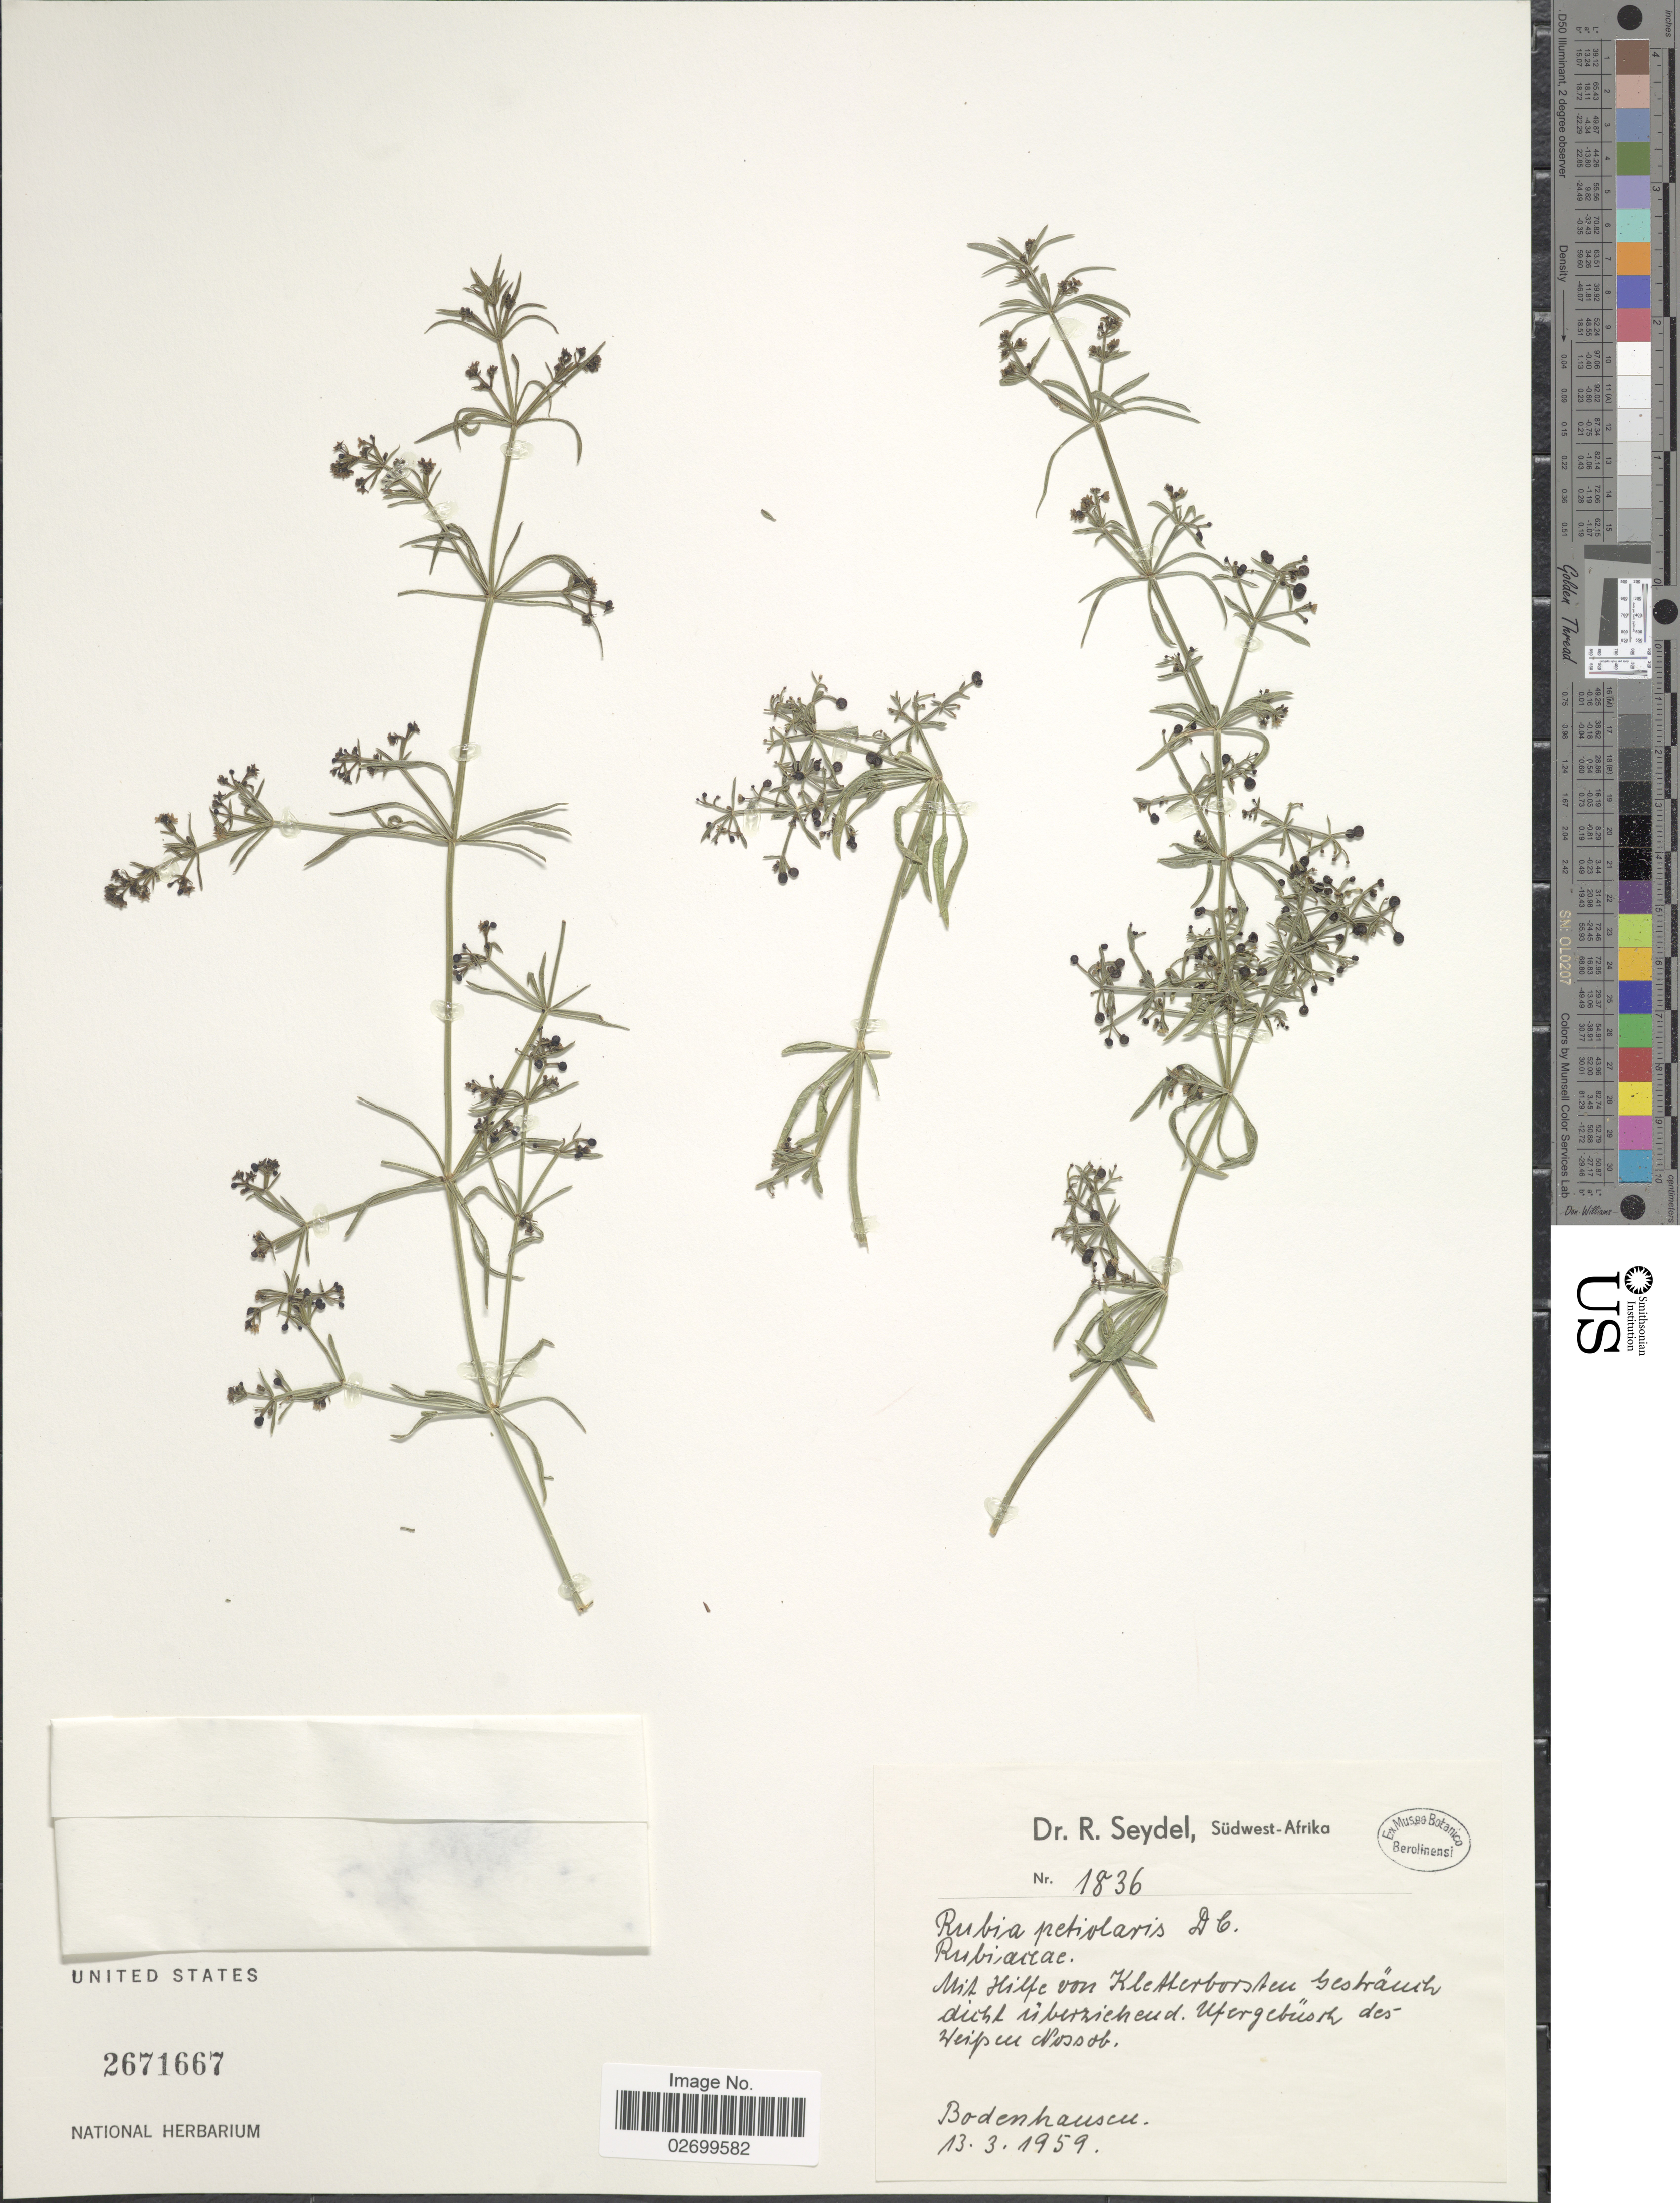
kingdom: Plantae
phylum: Tracheophyta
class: Magnoliopsida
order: Gentianales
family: Rubiaceae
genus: Rubia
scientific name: Rubia petiolaris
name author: DC.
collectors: R. Seydel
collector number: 1836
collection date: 1959-03-13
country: Namibia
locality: Südwest-Afrika, Bodenhausen.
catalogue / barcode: US 2671667